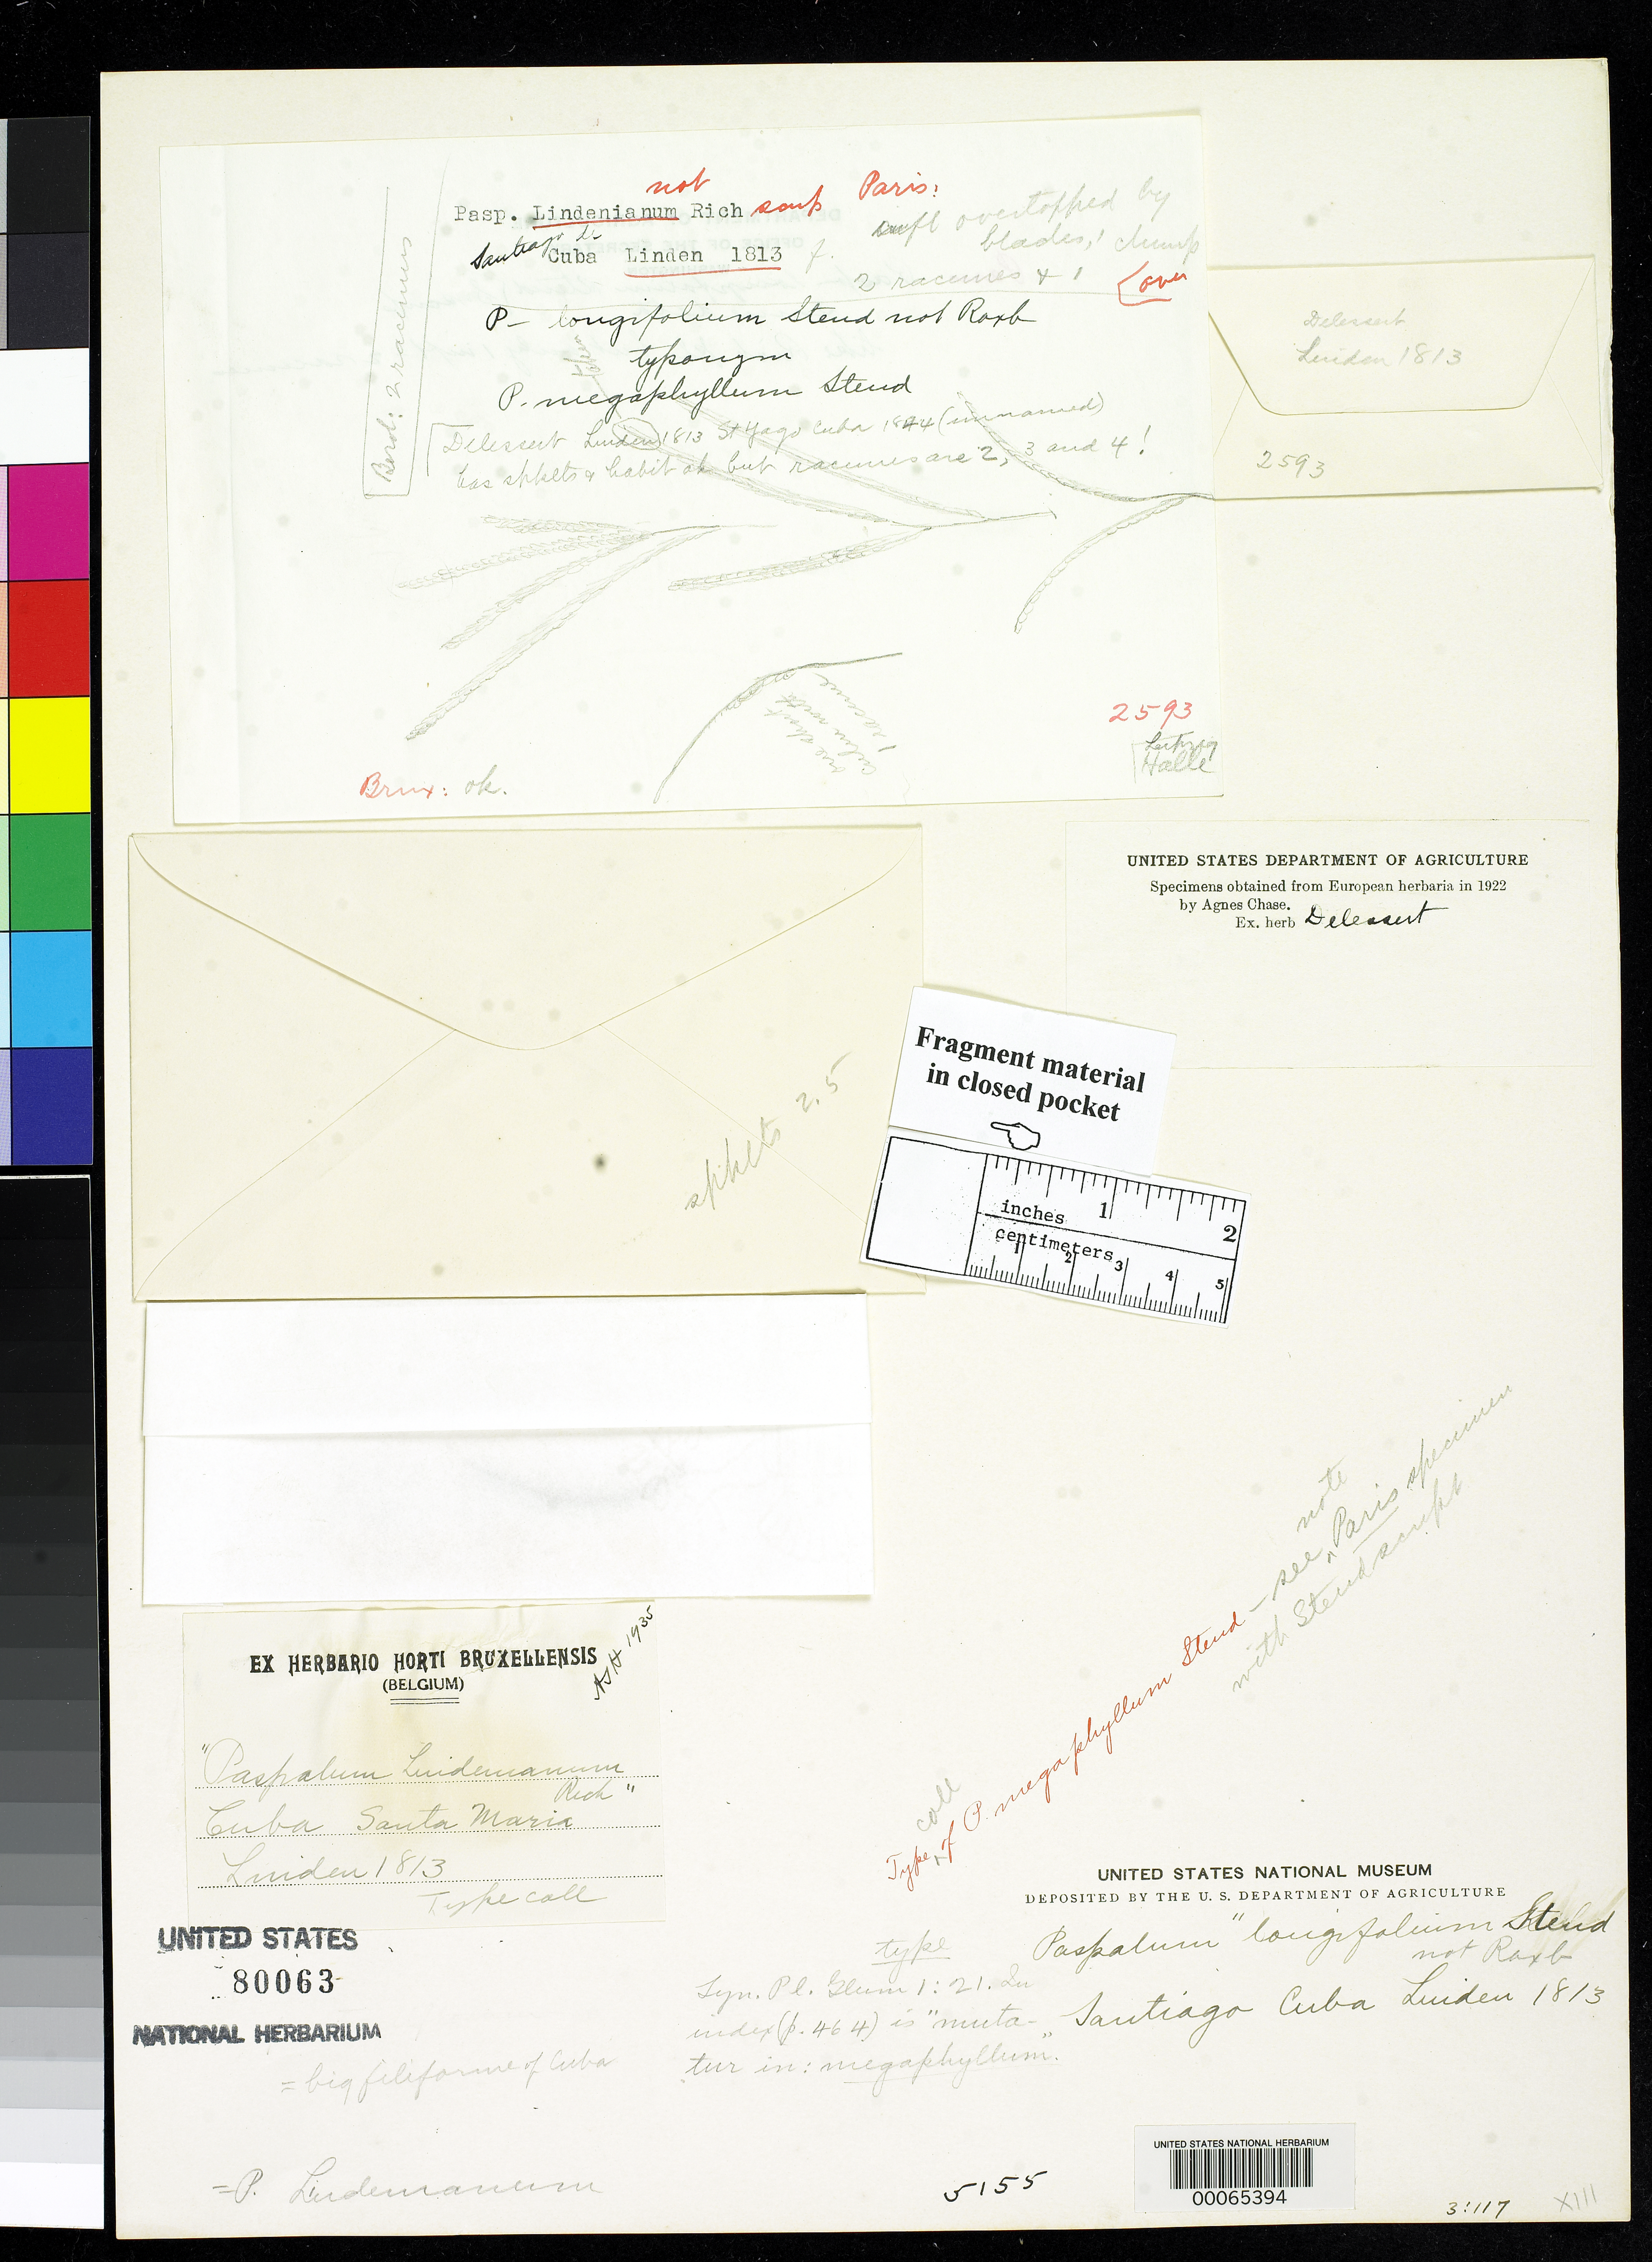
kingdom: Plantae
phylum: Tracheophyta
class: Liliopsida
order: Poales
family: Poaceae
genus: Paspalum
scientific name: Paspalum lindenianum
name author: A. Rich.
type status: Isotype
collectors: J. Linden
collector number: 1813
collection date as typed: May 1844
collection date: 1844-05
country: Cuba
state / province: Oriente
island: Greater Antilles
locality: Santa Maria, mountains near Saltadera.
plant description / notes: Fragmentary material of type specimens ex herb. Delessert, ex herb. Brussels [3 elements on sheet]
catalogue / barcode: US 80063